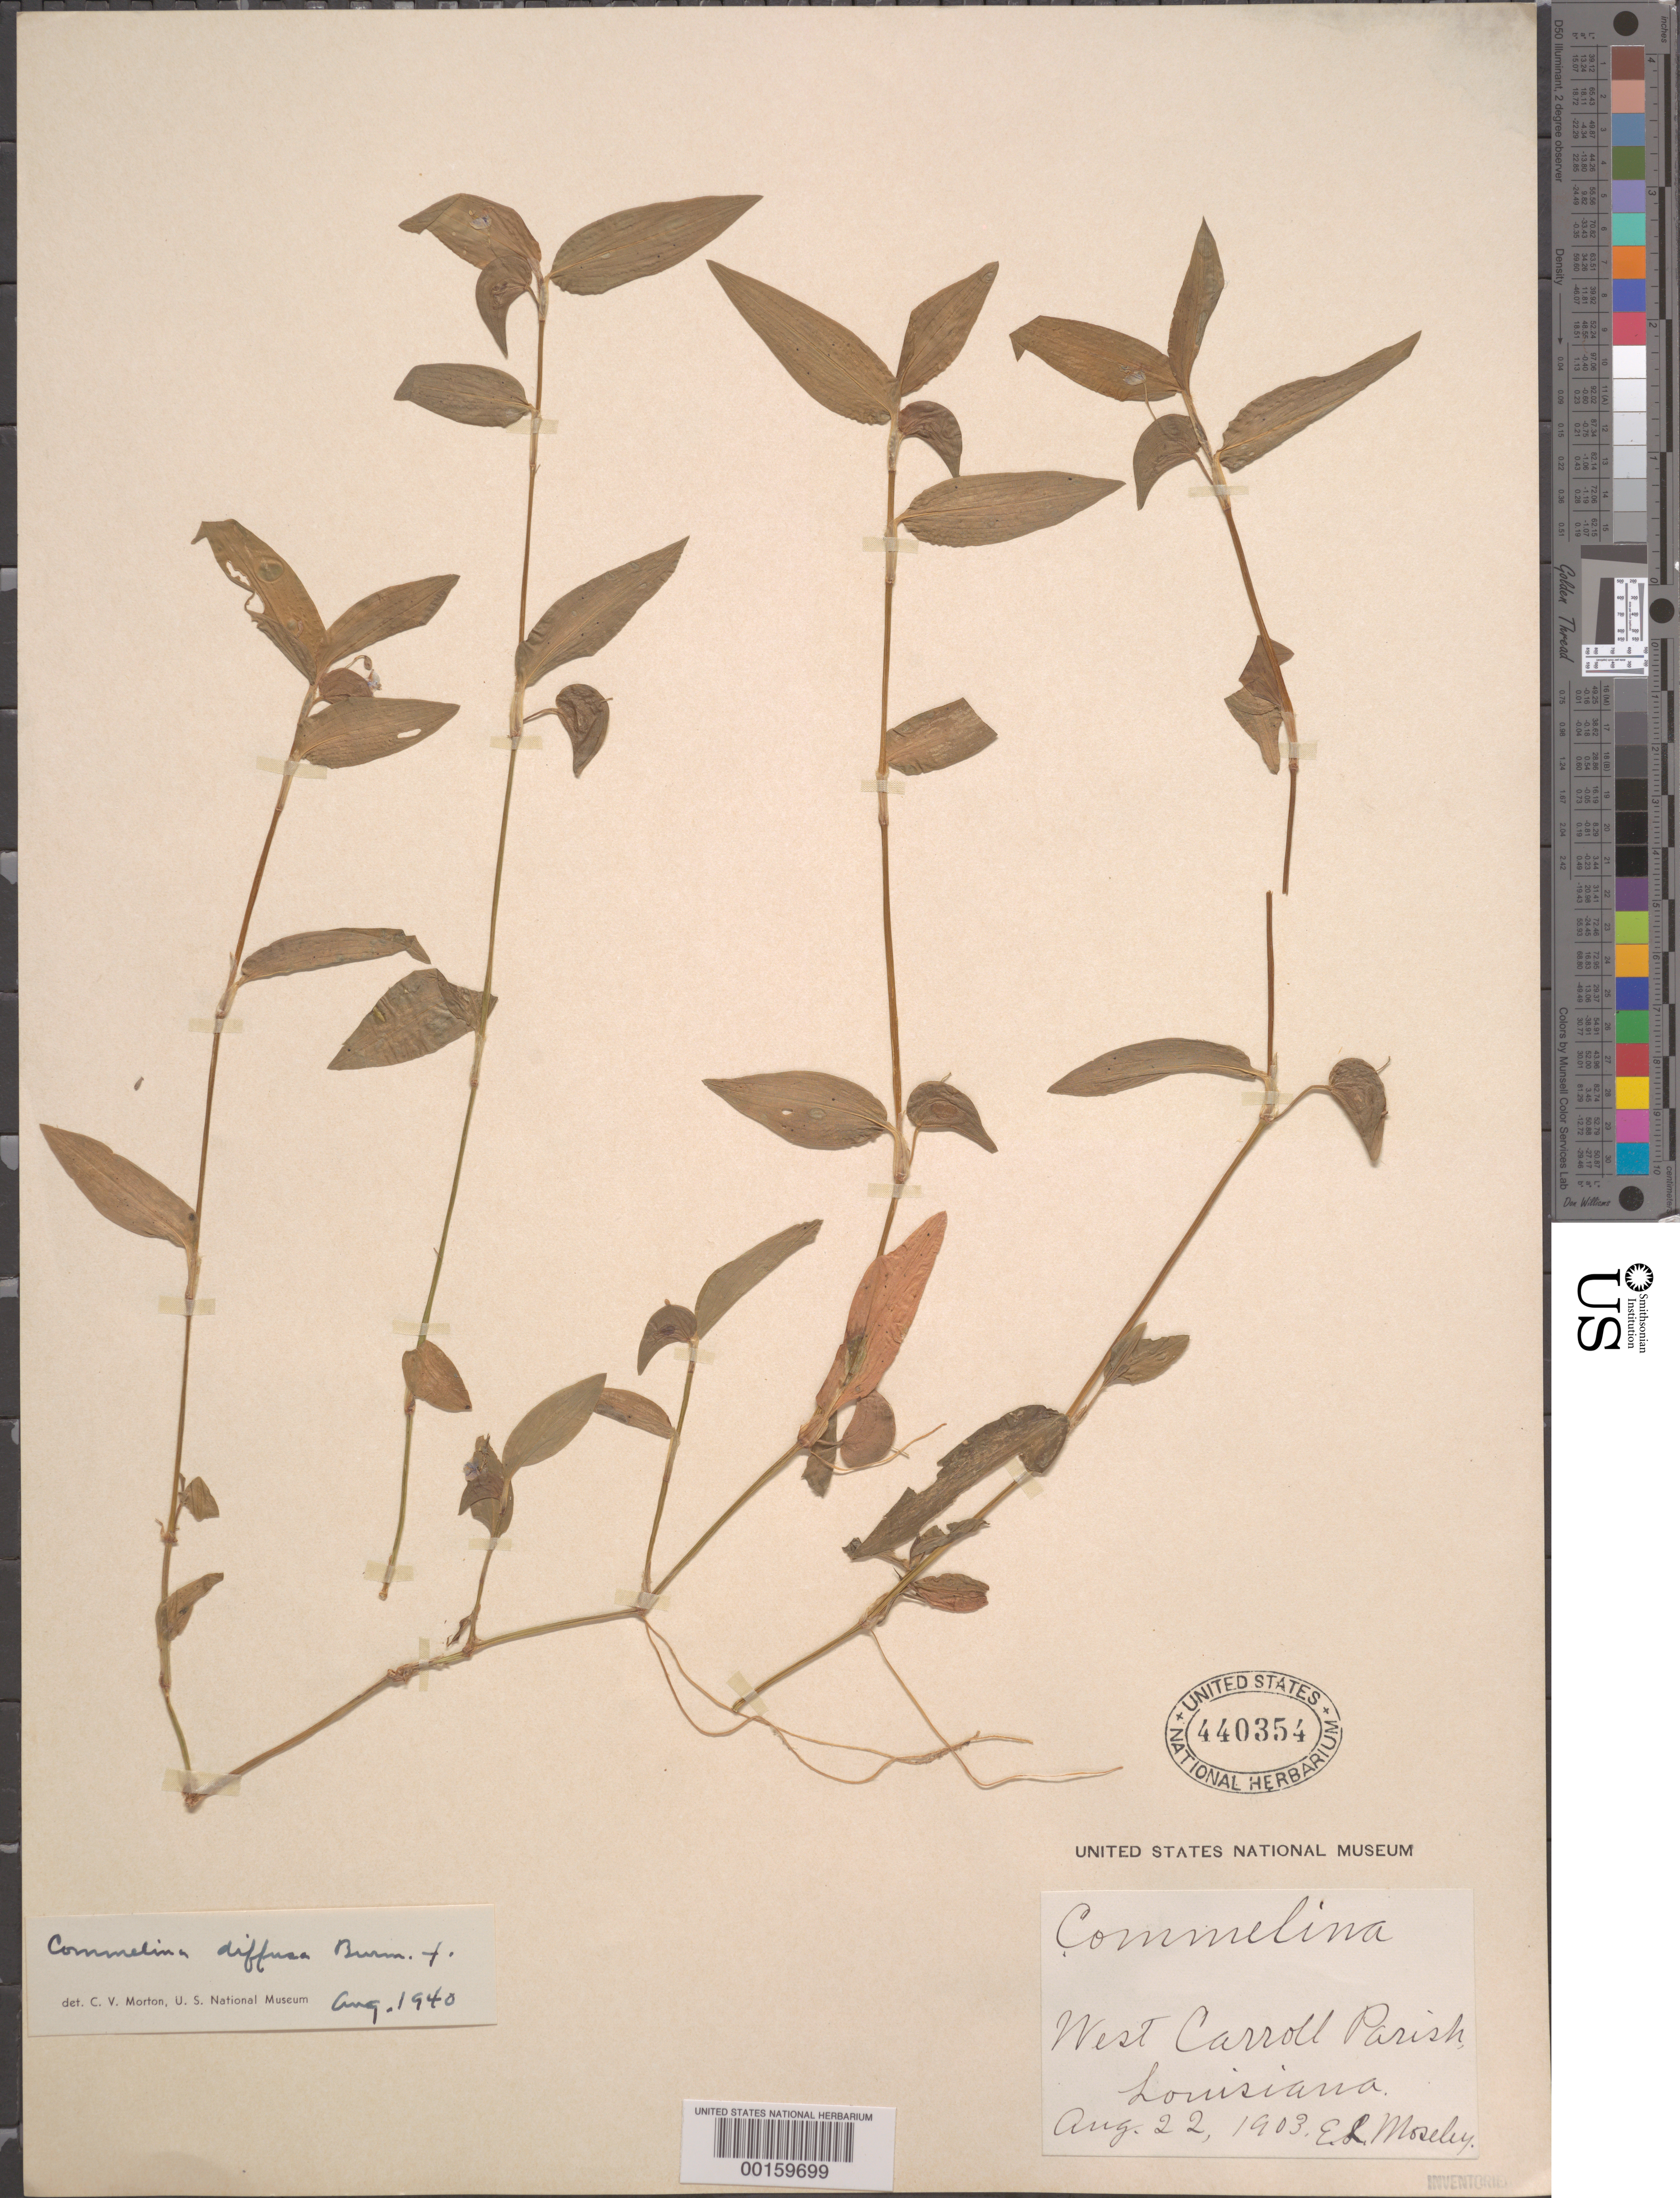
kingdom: Plantae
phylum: Tracheophyta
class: Liliopsida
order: Commelinales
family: Commelinaceae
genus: Commelina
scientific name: Commelina diffusa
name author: Burm. f.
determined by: Morton, C. V.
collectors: E. Moseley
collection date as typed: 22 Aug 1903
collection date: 1903-08-22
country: United States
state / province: Louisiana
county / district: West Carroll Parish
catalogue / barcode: US 440354